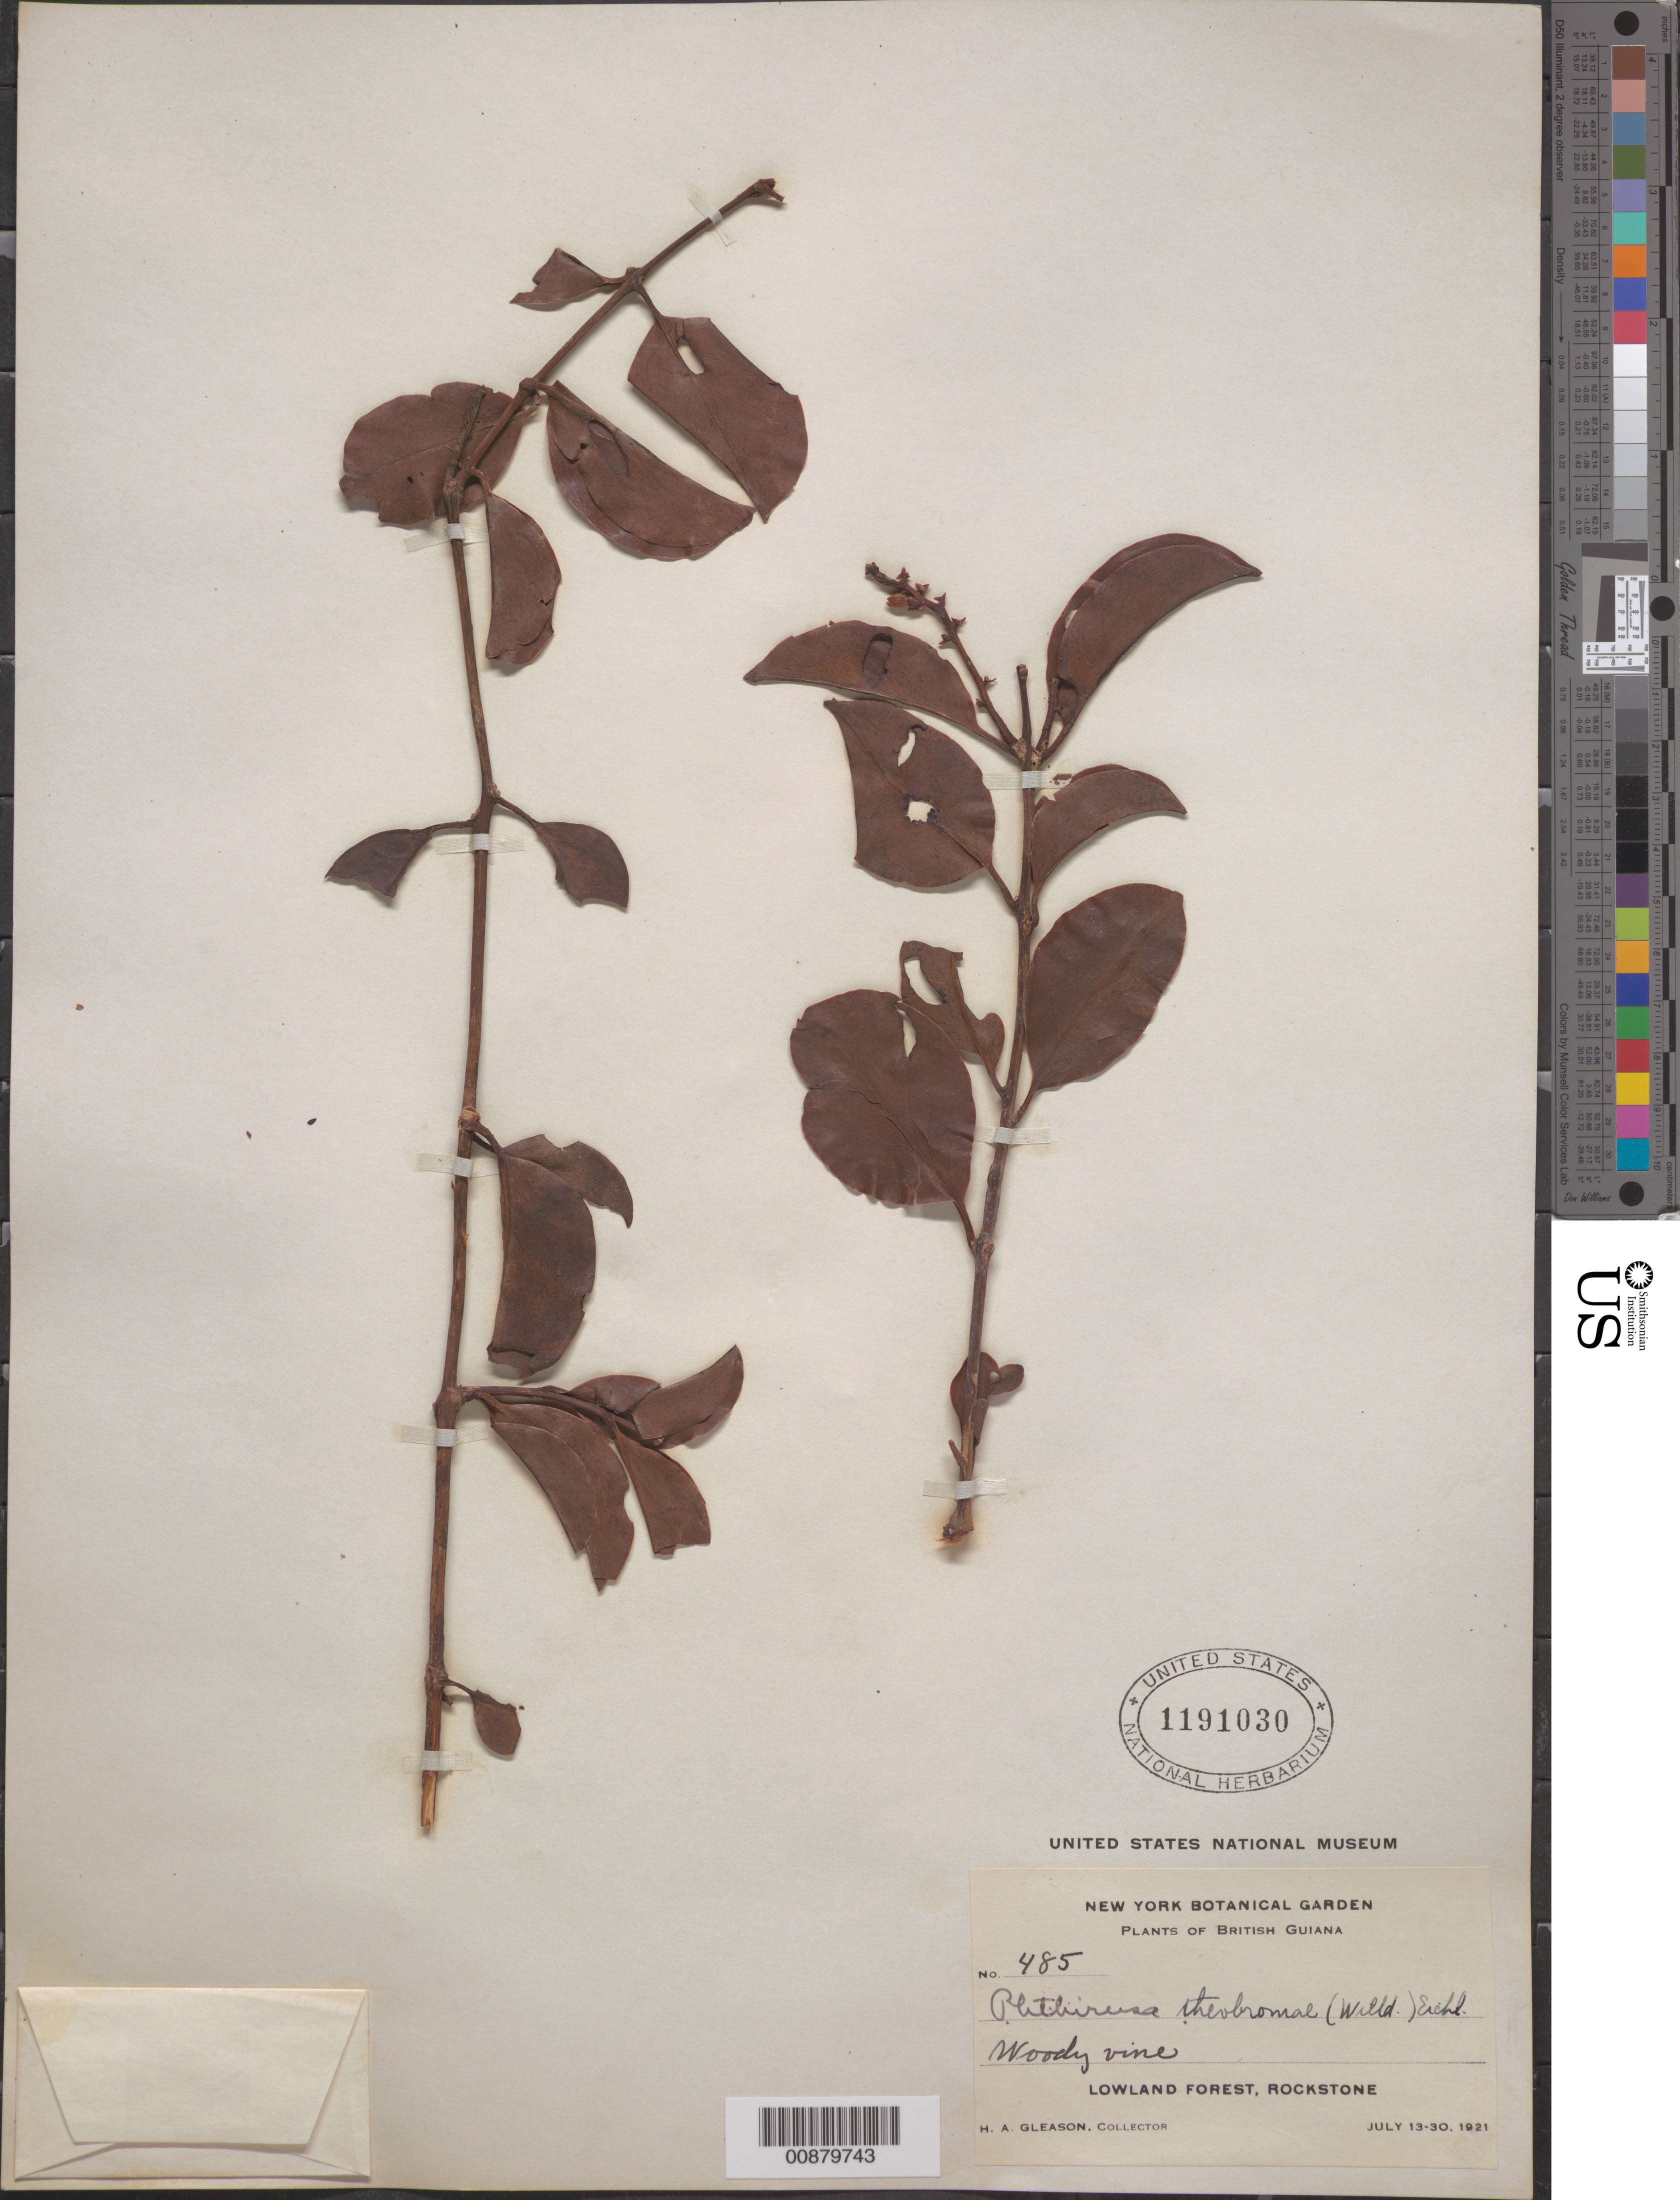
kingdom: Plantae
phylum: Tracheophyta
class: Magnoliopsida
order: Santalales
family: Loranthaceae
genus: Passovia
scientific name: Passovia pedunculata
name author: (Jacq.) Kuijt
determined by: Caraballo-Ortiz, Marcos A., (MISS), University of Mississippi (UNITED STATES)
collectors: H. A. Gleason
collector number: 485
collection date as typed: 13-Jul-21 to 30-Jul-21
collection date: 1921-07-13/1921-07-30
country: Guyana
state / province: U. Demerara-Berbice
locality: Rockstone, in and about the village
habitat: Lowland forest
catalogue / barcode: US 1191030